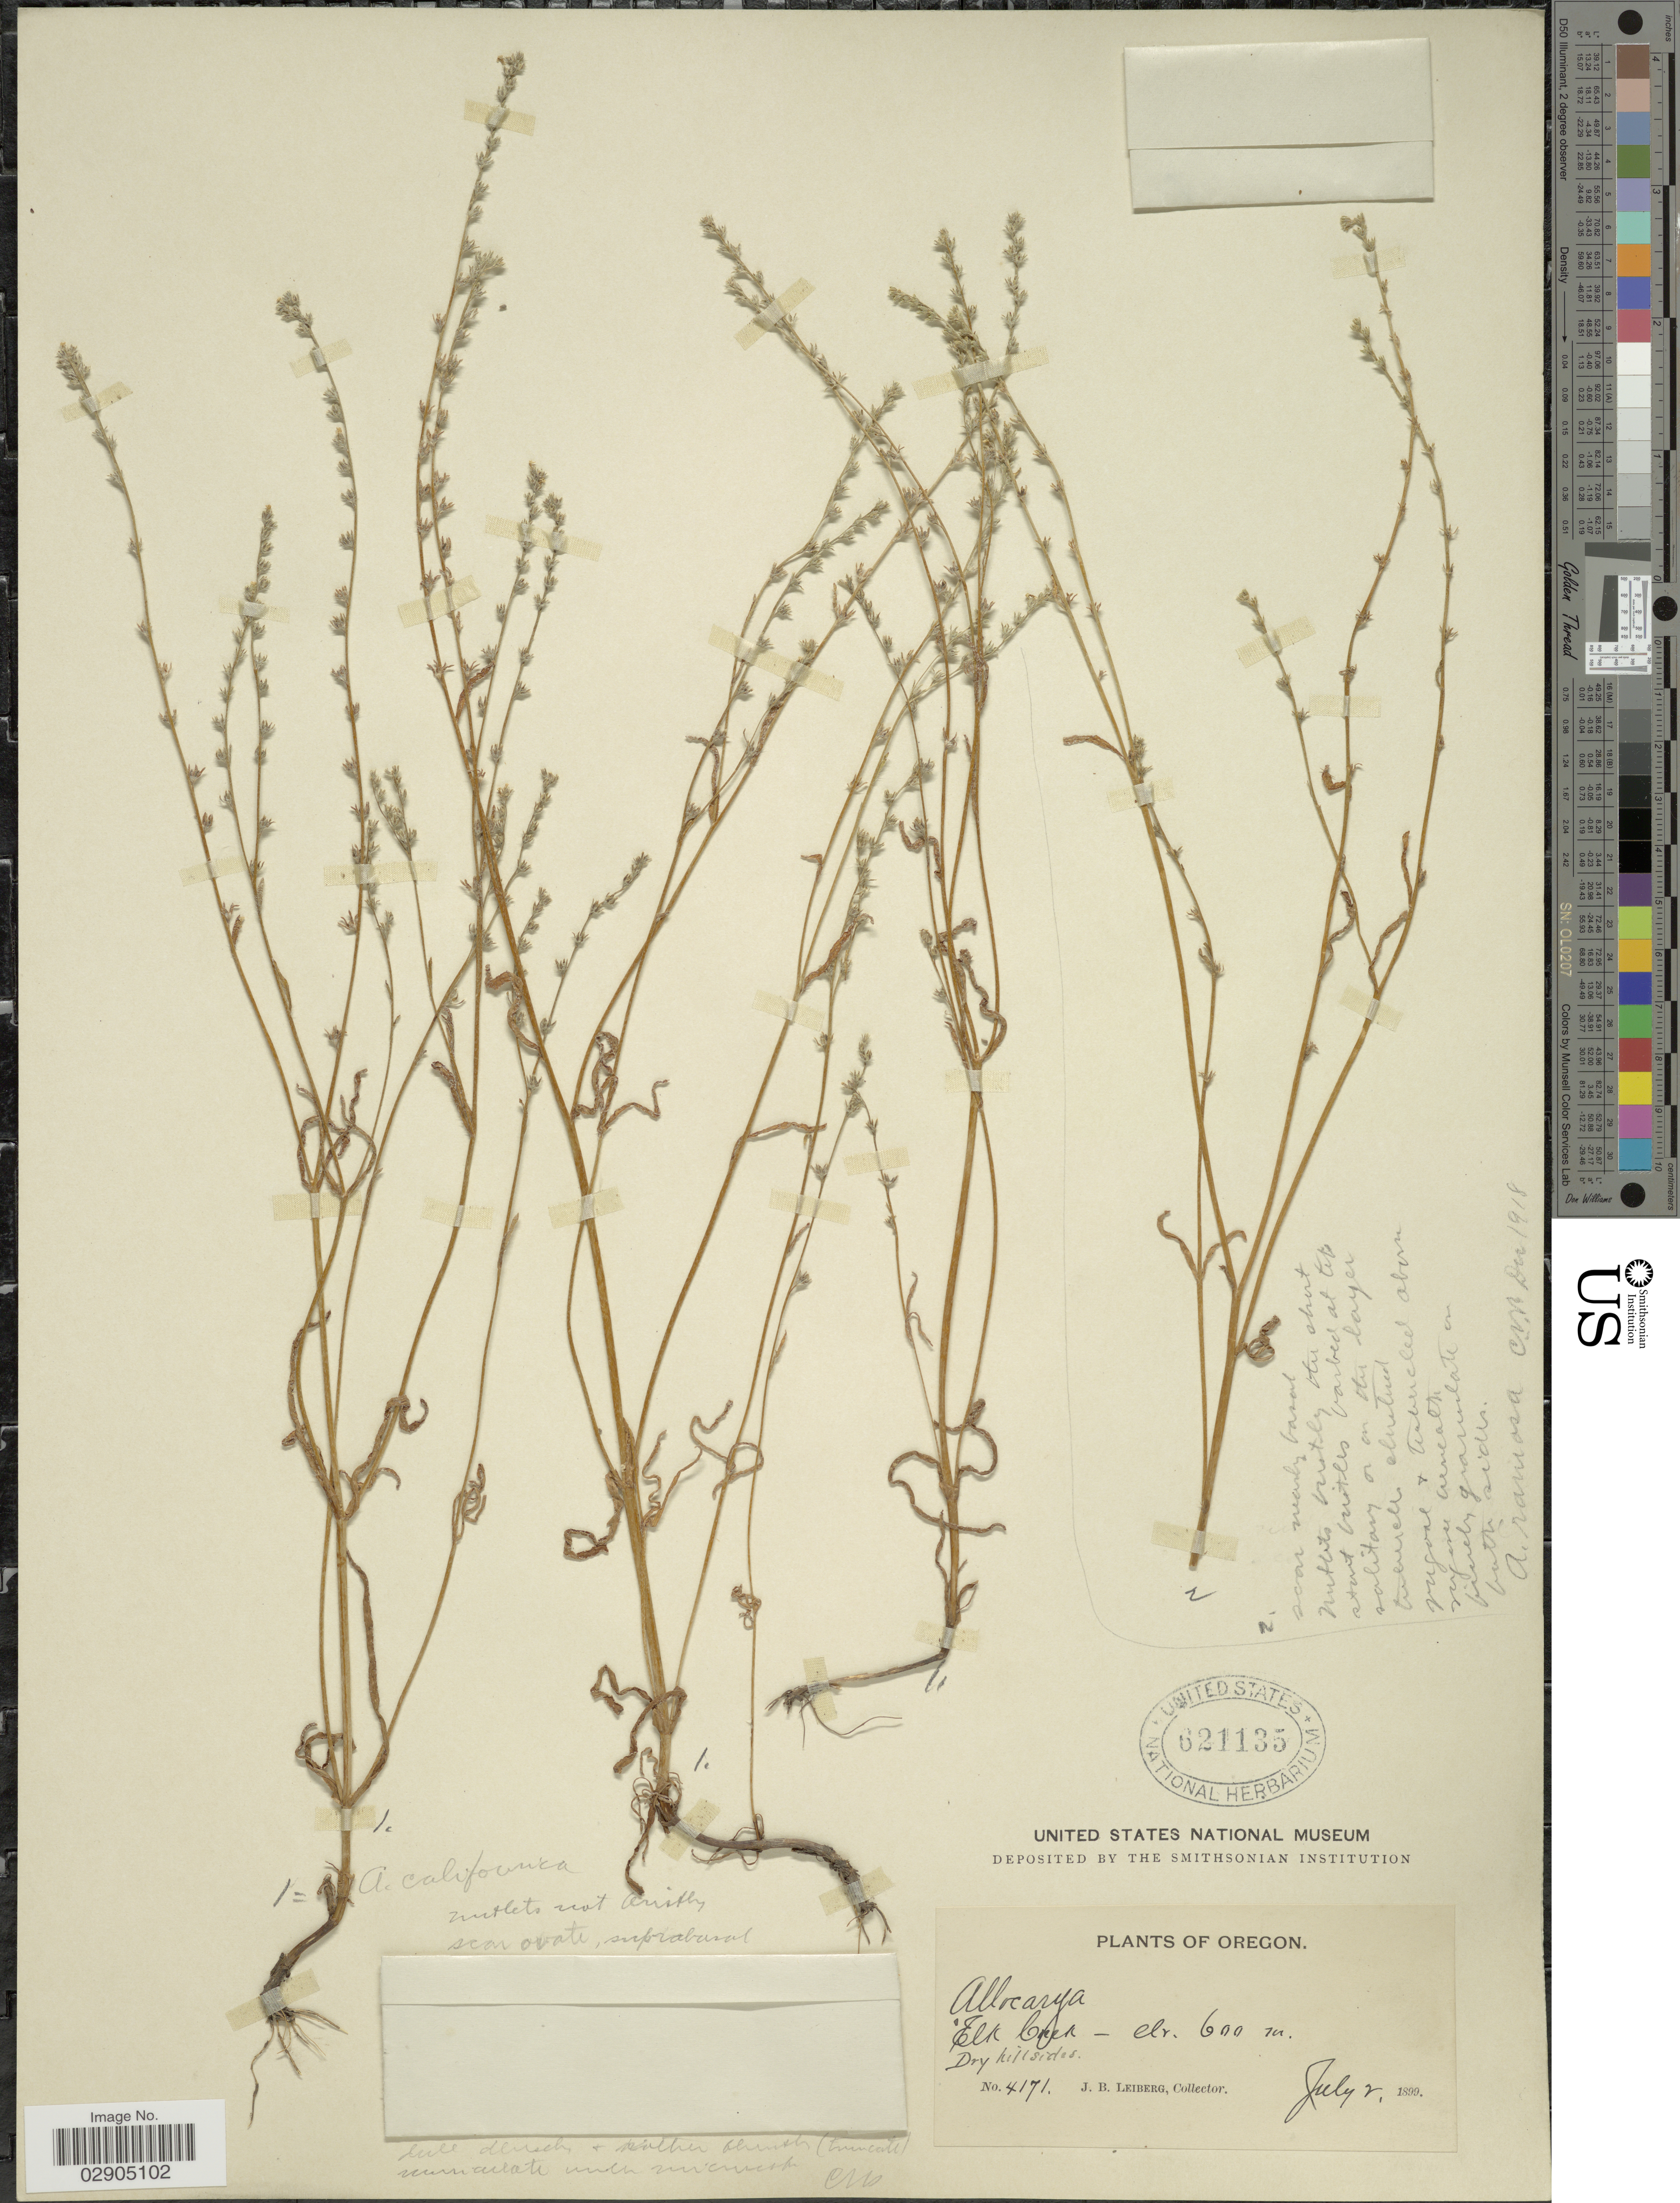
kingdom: Plantae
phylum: Tracheophyta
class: Magnoliopsida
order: Boraginales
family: Boraginaceae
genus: Allocarya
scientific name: Allocarya californica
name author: (Fisch. & C.A. Mey.) Greene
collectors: J. B. Leiberg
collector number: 4171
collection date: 1899-07-02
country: United States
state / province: Oregon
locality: Elk Creek.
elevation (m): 600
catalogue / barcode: US 621135